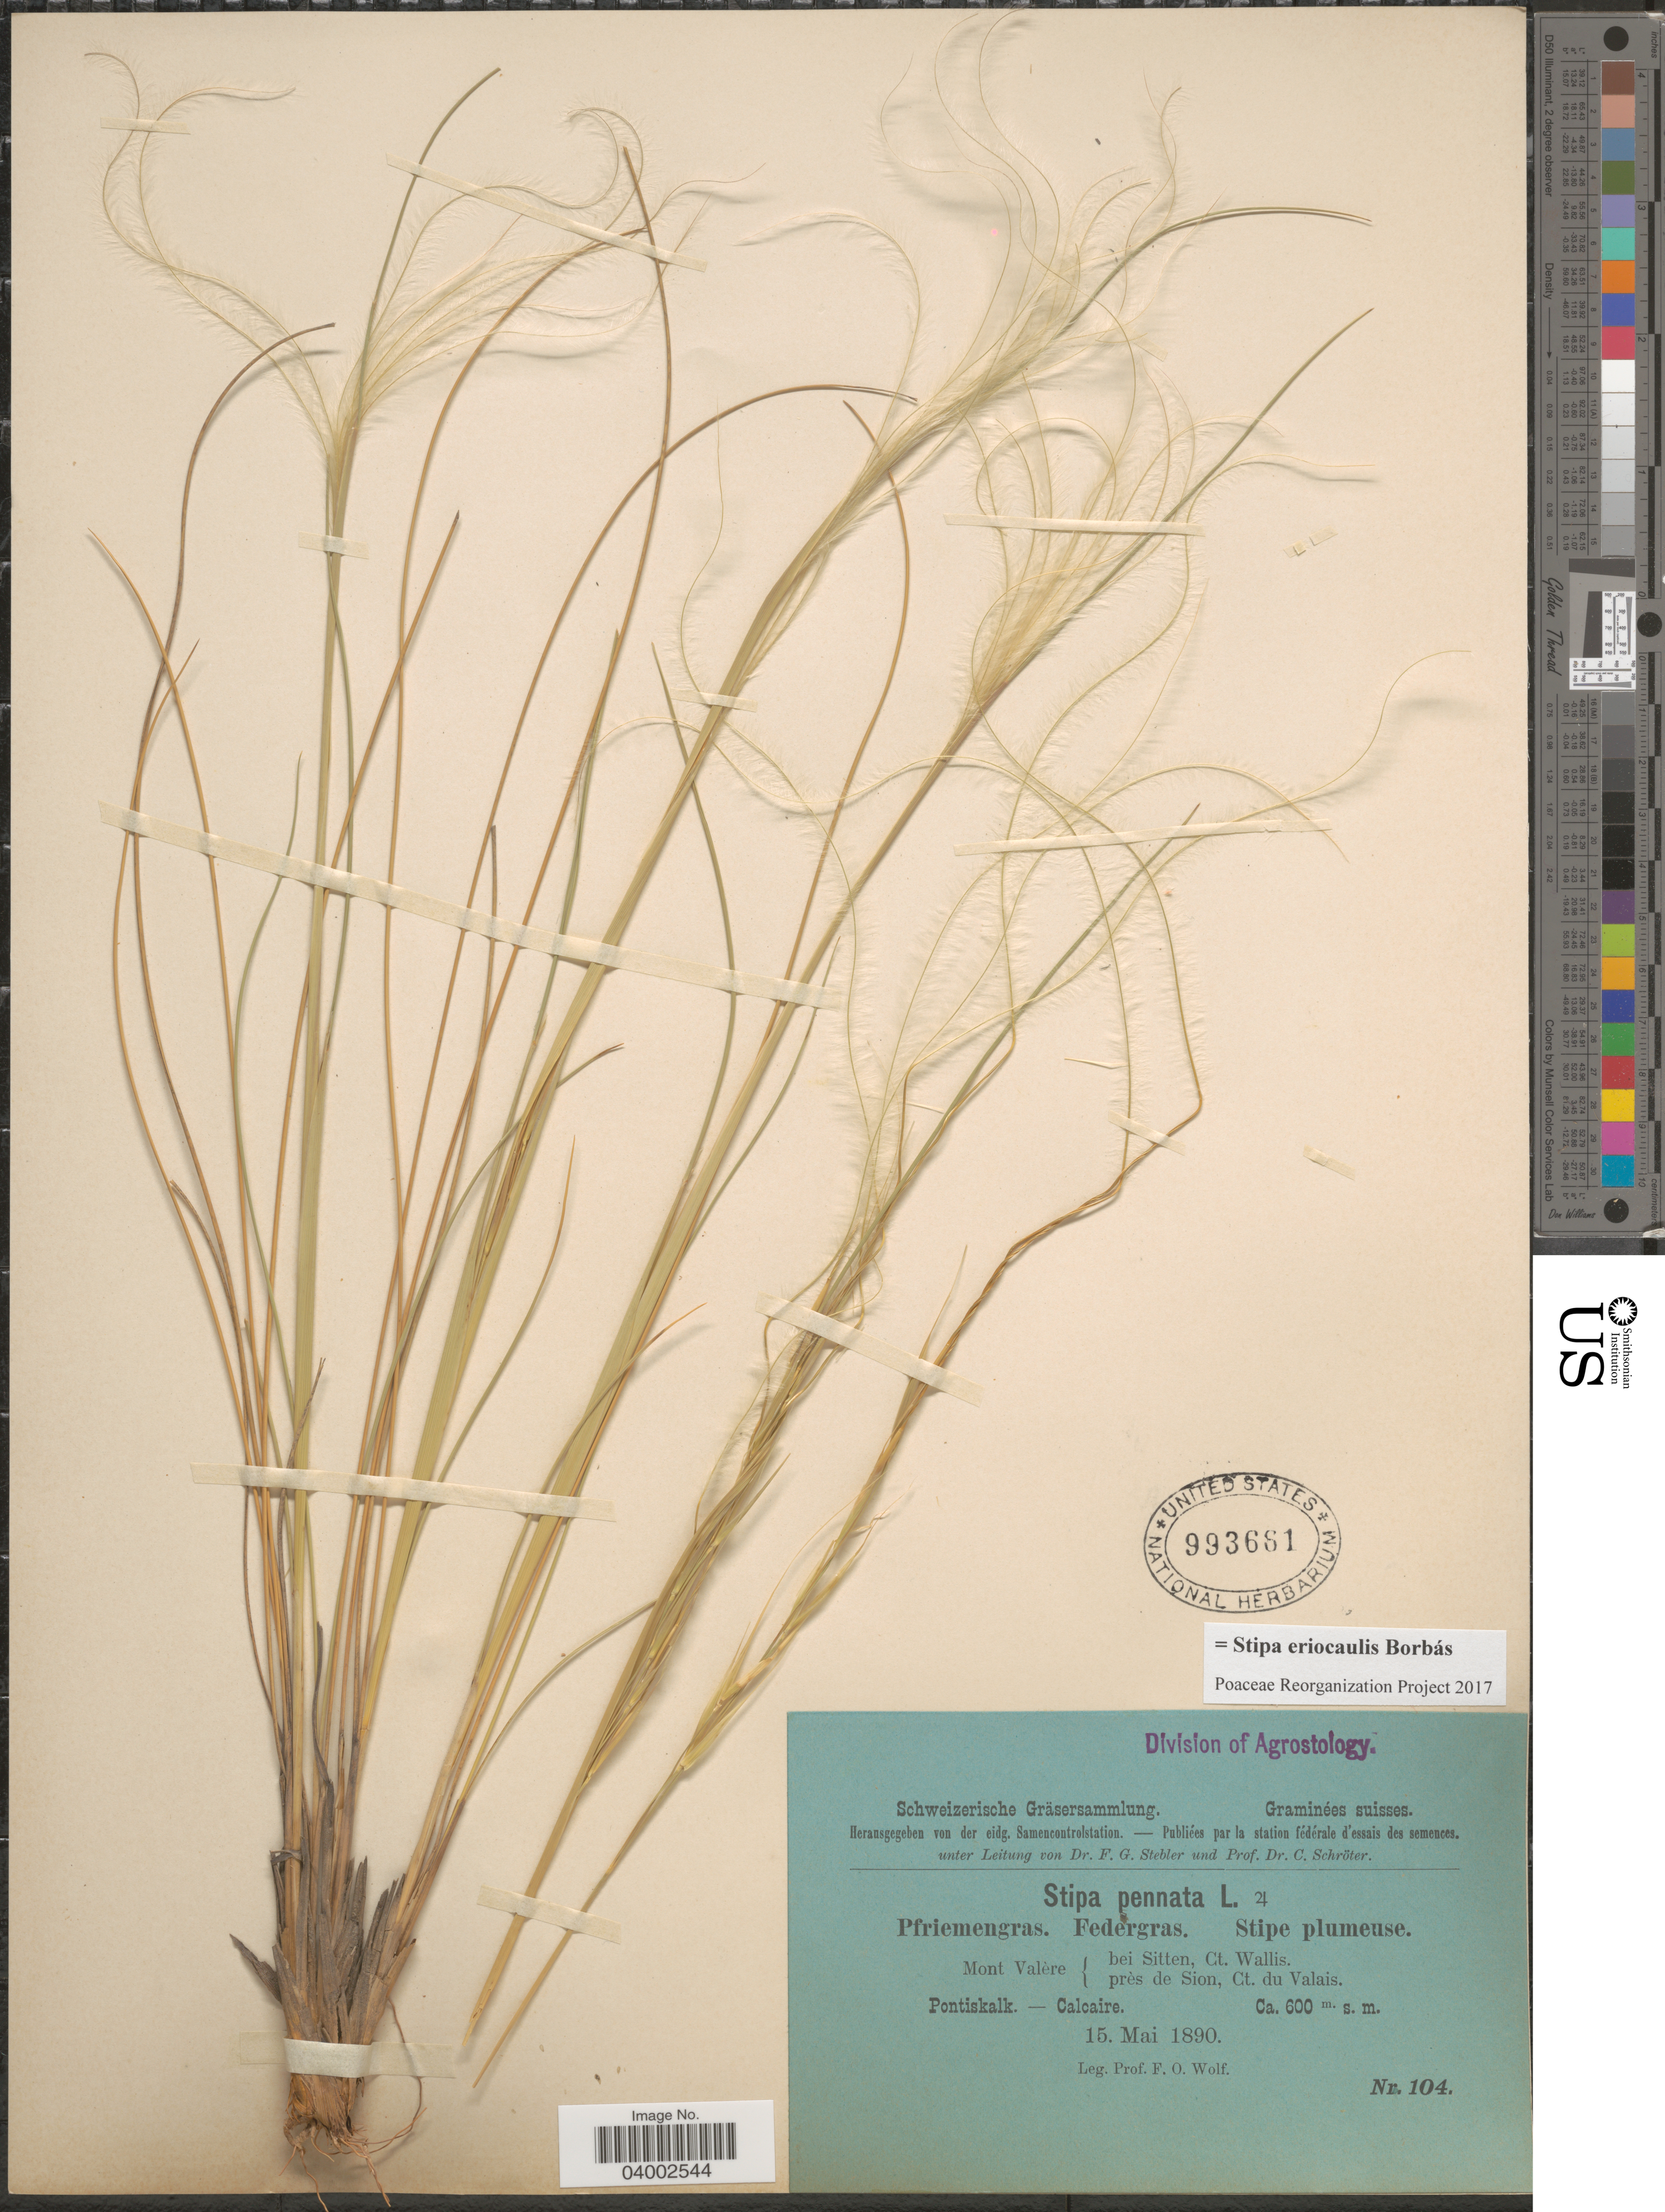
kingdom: Plantae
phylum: Tracheophyta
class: Liliopsida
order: Poales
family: Poaceae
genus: Stipa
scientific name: Stipa eriocaulis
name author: Borbás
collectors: F. Wolf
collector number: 104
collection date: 1890-05-15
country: Switzerland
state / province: Valais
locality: Mont Valère bei Sitten, Ct. Wallis, près de Sion, Ct. du Valais.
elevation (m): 600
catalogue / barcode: US 993661